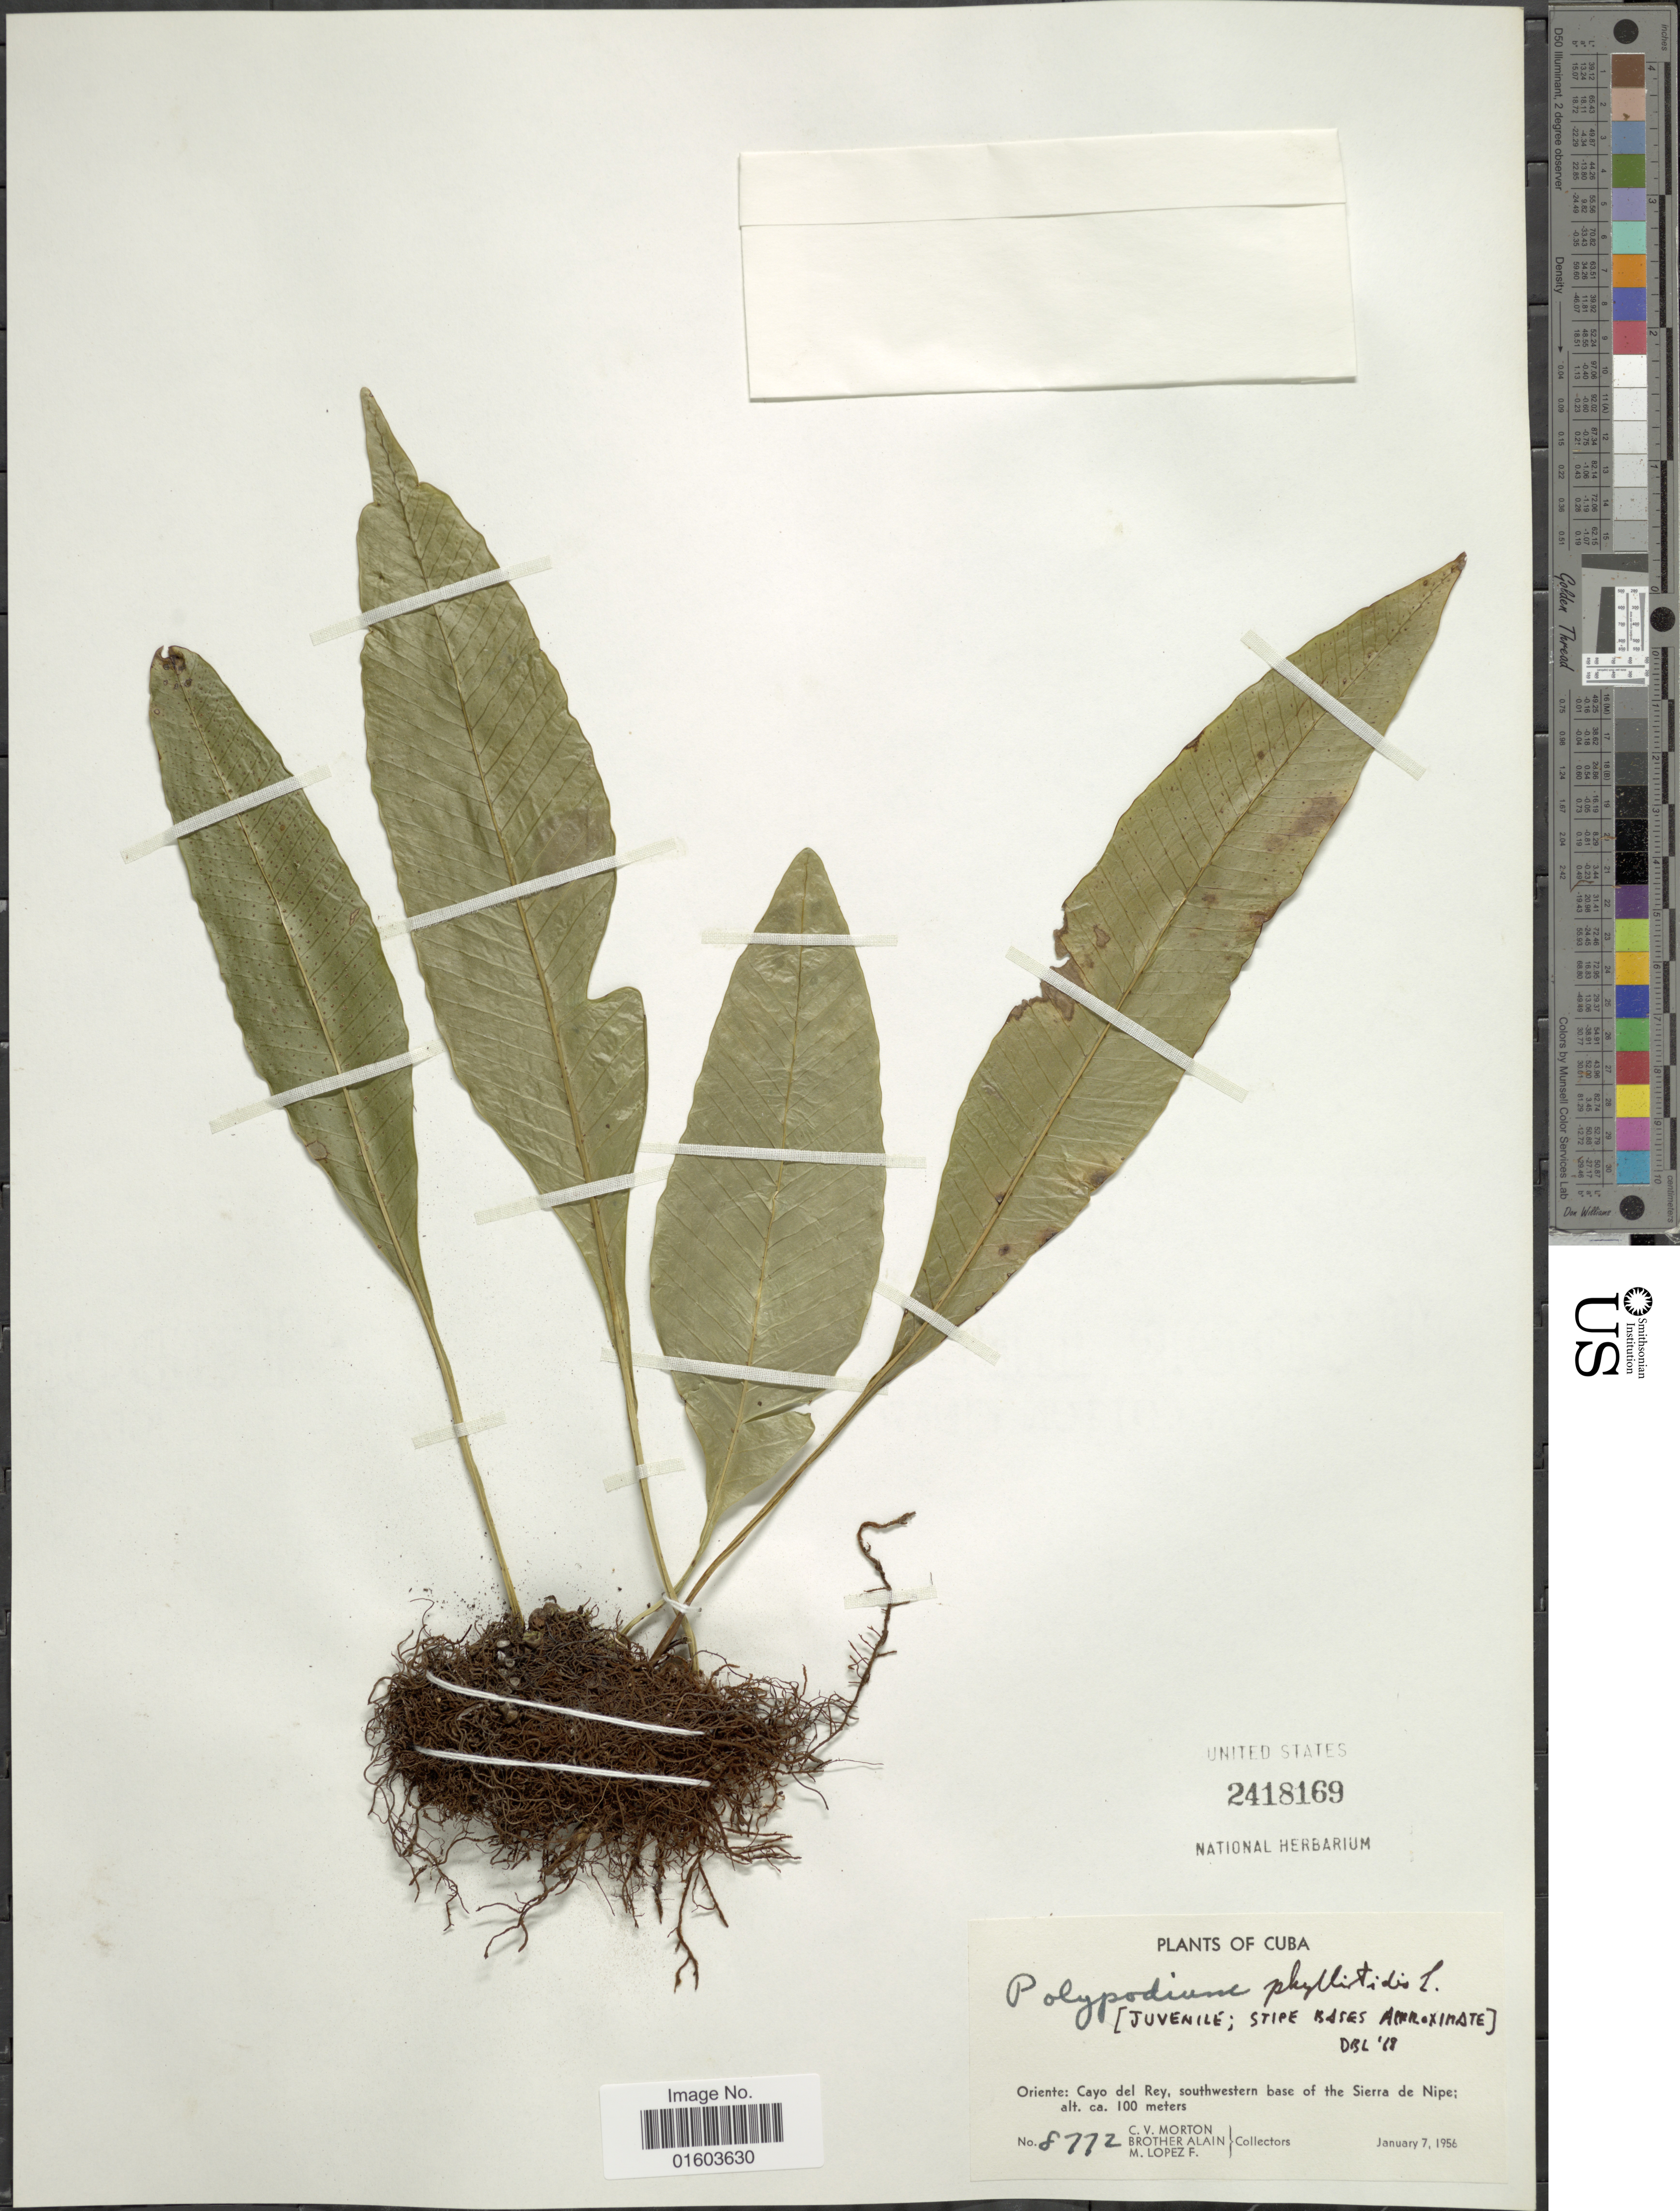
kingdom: Plantae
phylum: Tracheophyta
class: Polypodiopsida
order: Polypodiales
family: Polypodiaceae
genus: Campyloneurum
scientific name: Campyloneurum phyllitidis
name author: (L.) C. Presl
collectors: C. V. Morton, Bro. Alain - DO NOT USE & M. Lopez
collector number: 8772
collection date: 1956-01-07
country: Cuba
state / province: Oriente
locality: Cayo del Rey, southwestern base of the Sierra de Nipe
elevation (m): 100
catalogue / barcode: US 2418169